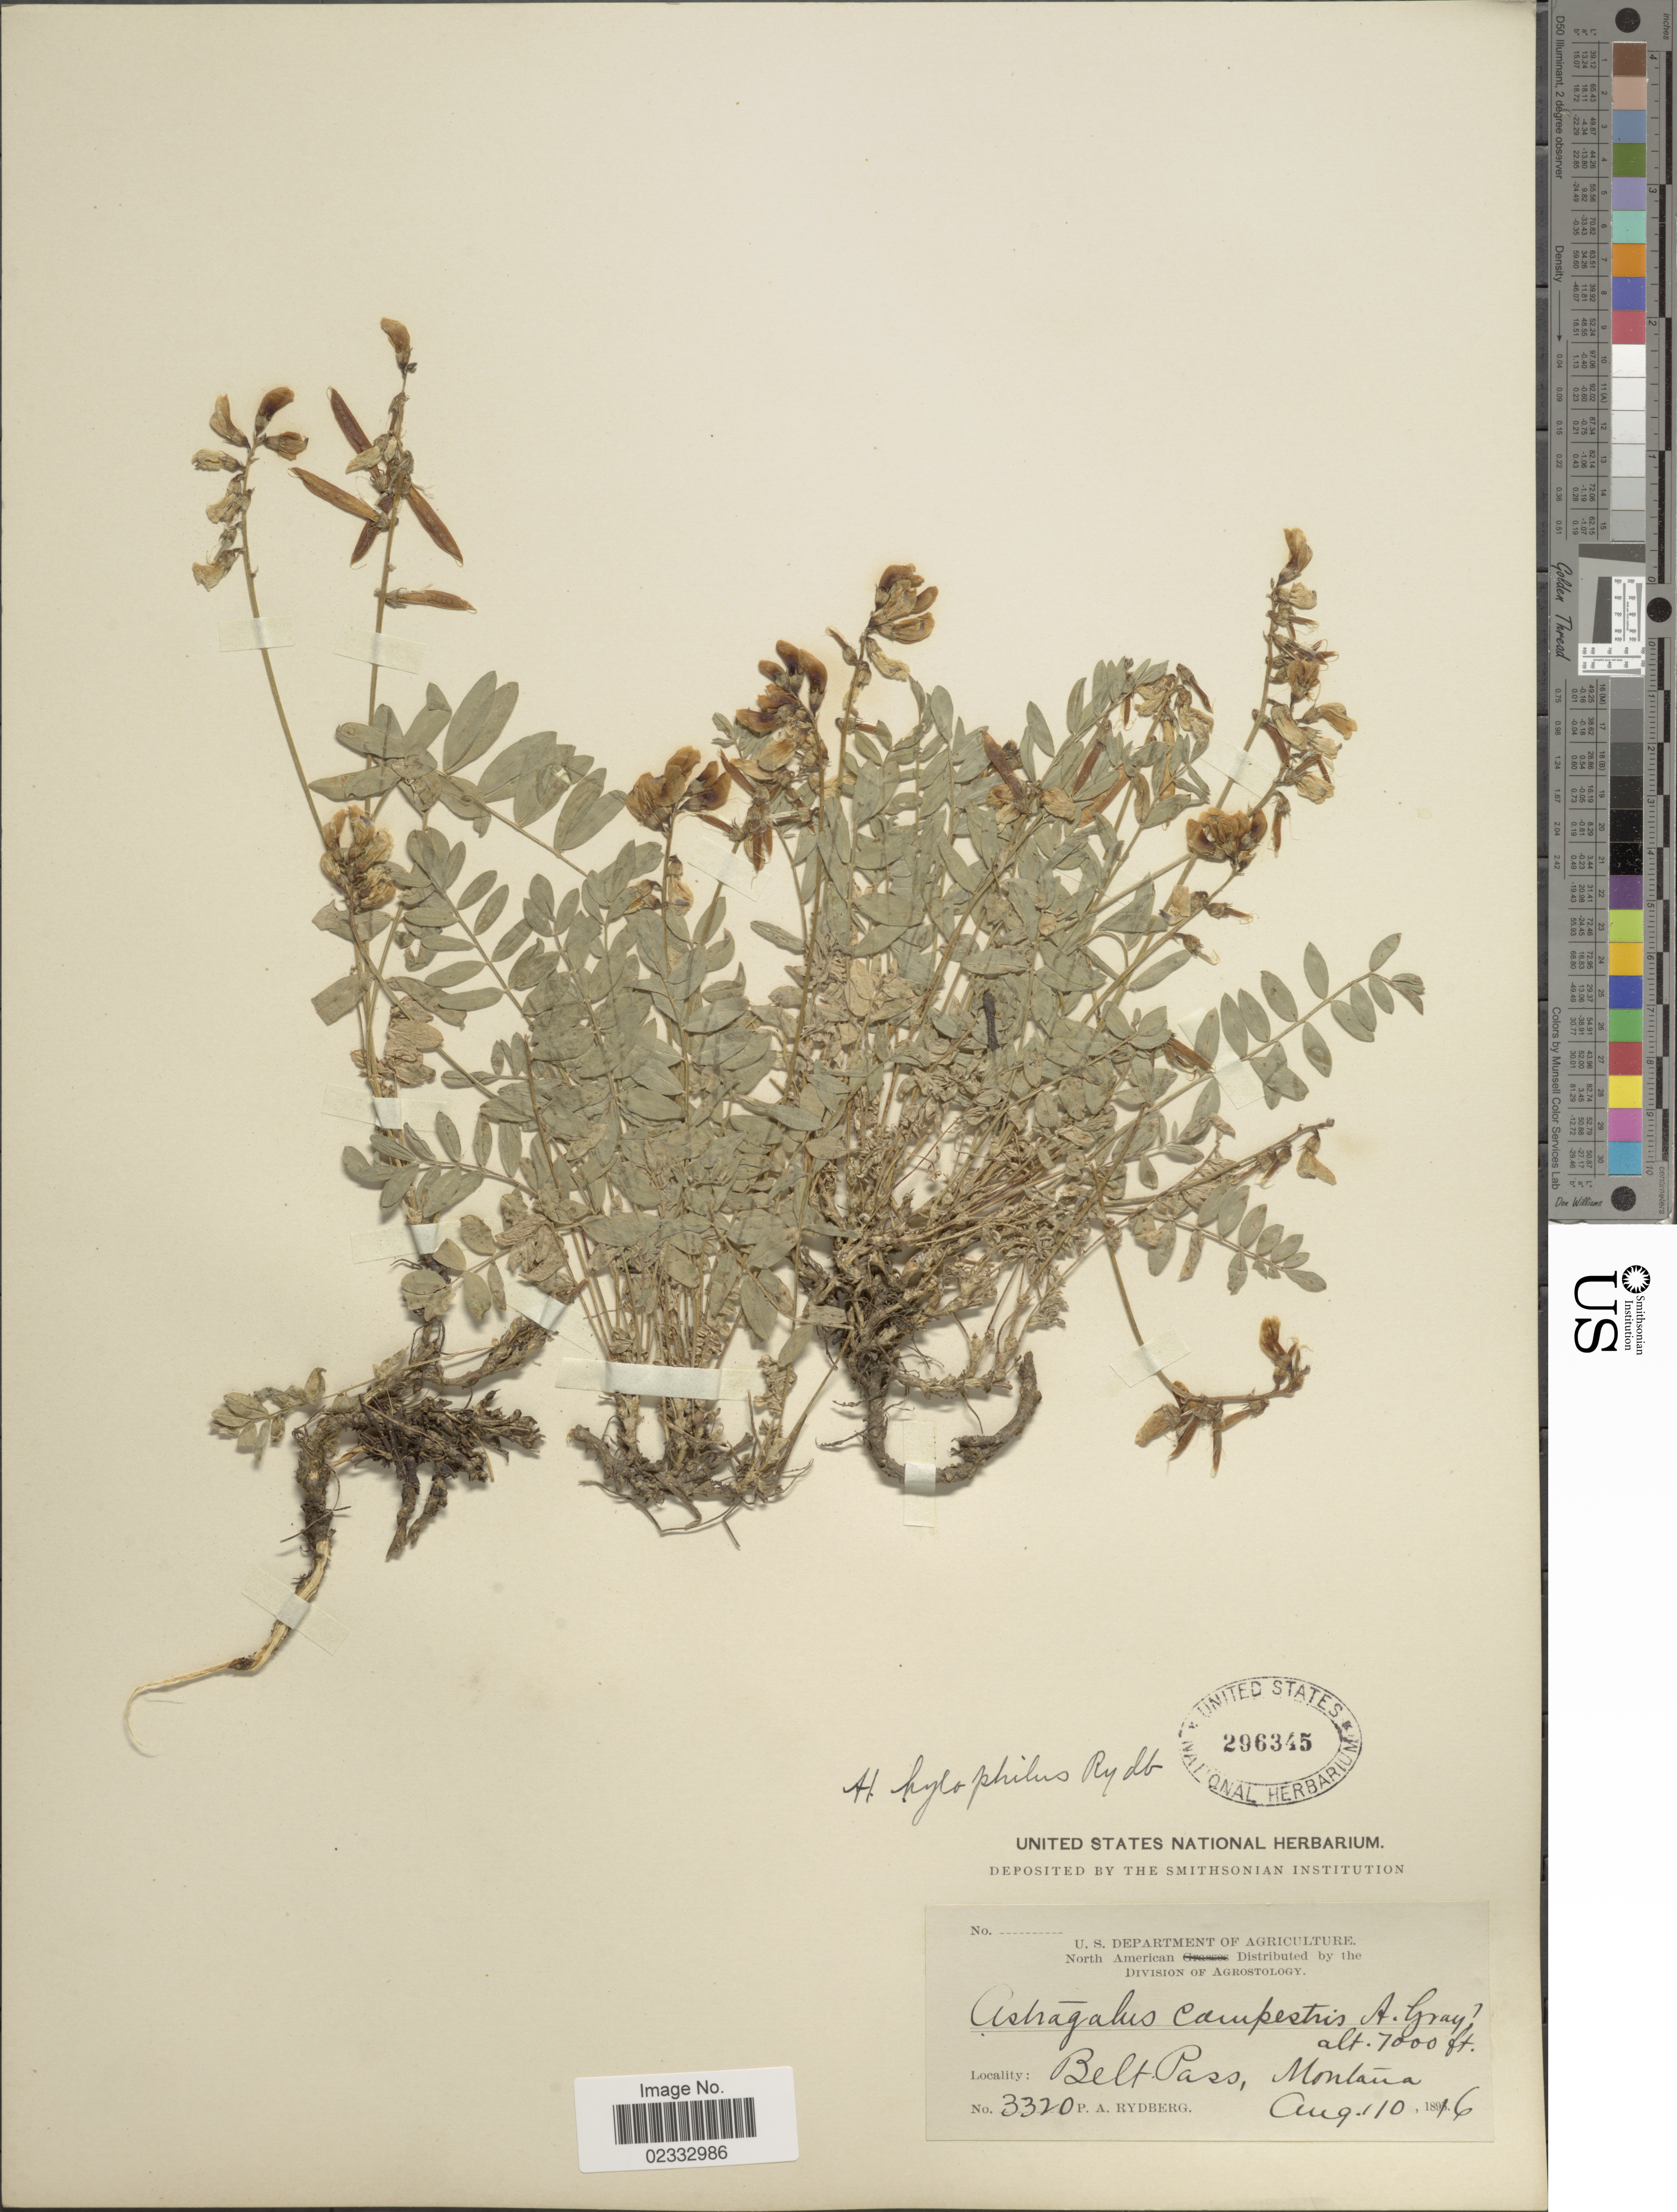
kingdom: Plantae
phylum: Tracheophyta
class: Magnoliopsida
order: Fabales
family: Fabaceae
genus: Astragalus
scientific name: Astragalus miser var. hylophilus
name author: (Rydb.) Barneby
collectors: P. A. Rydberg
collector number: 3320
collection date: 1816-08-10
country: United States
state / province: Montana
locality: Belt Pass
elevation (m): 2134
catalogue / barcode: US 296345